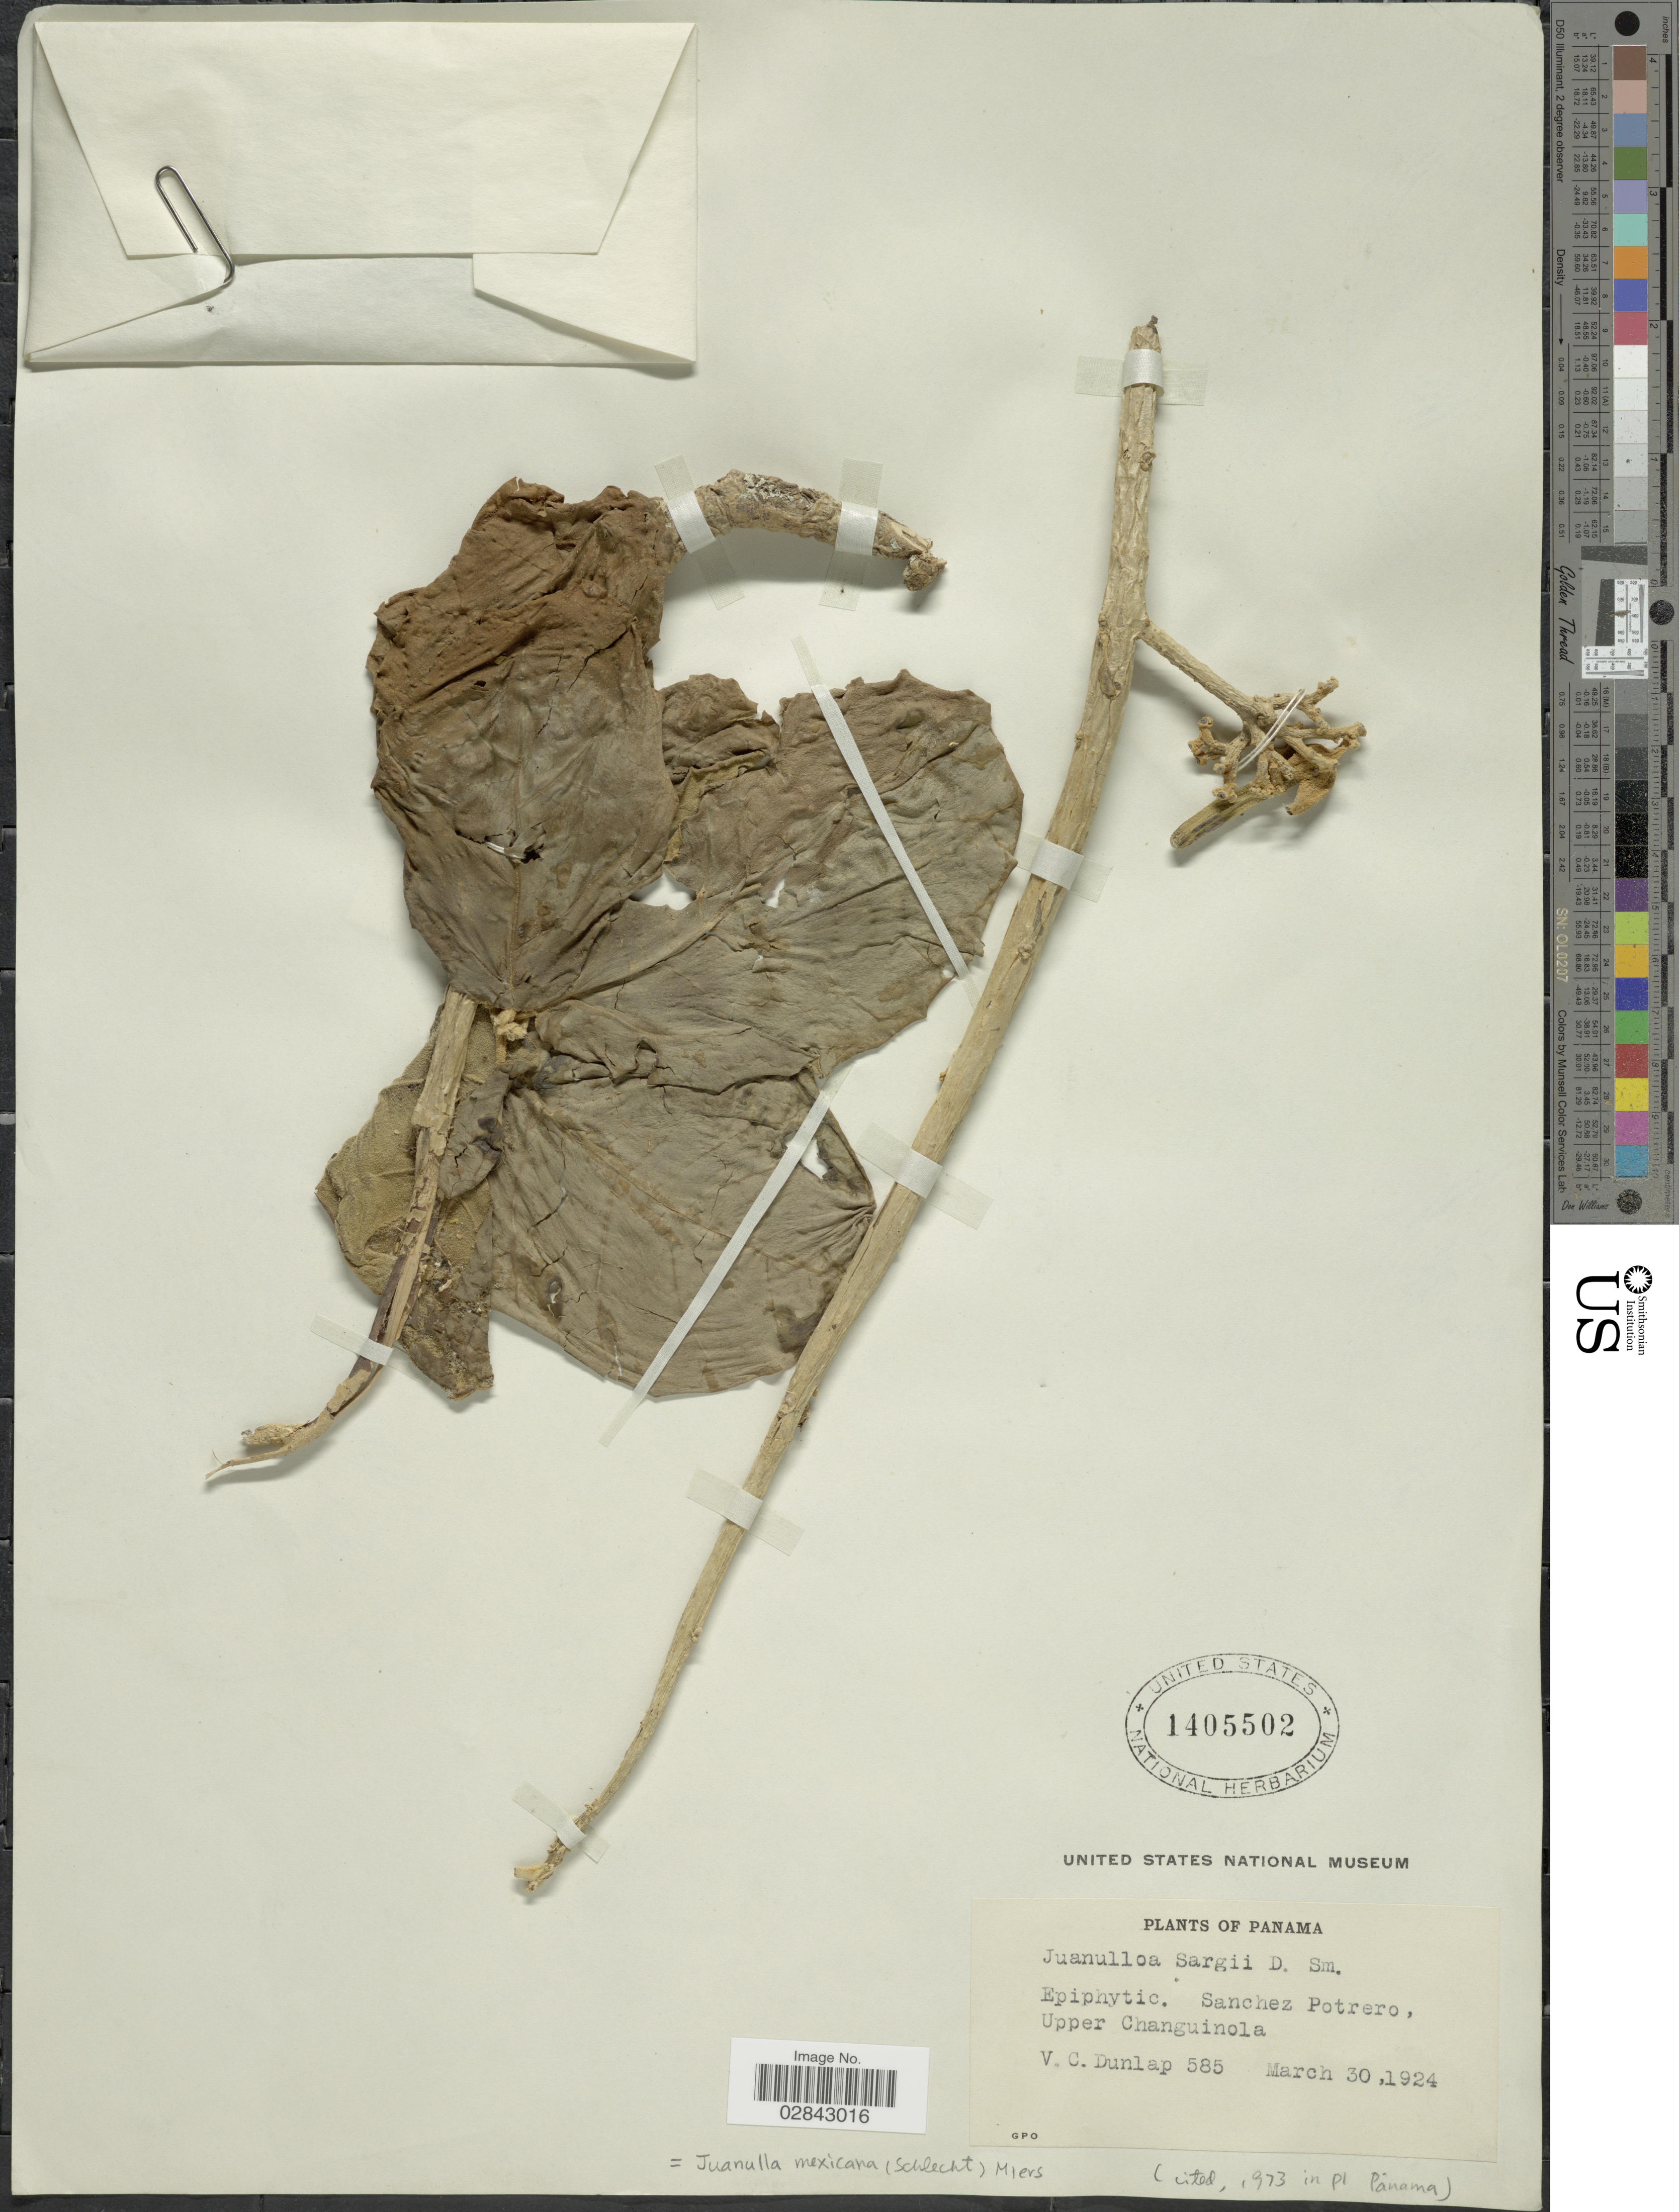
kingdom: Plantae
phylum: Tracheophyta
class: Magnoliopsida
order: Solanales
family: Solanaceae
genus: Juanulloa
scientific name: Juanulloa mexicana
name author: Miers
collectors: V. C. Dunlap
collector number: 585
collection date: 1924-03-30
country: Panama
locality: Sanchez Potrero, Upper Changuinola.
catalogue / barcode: US 1405502